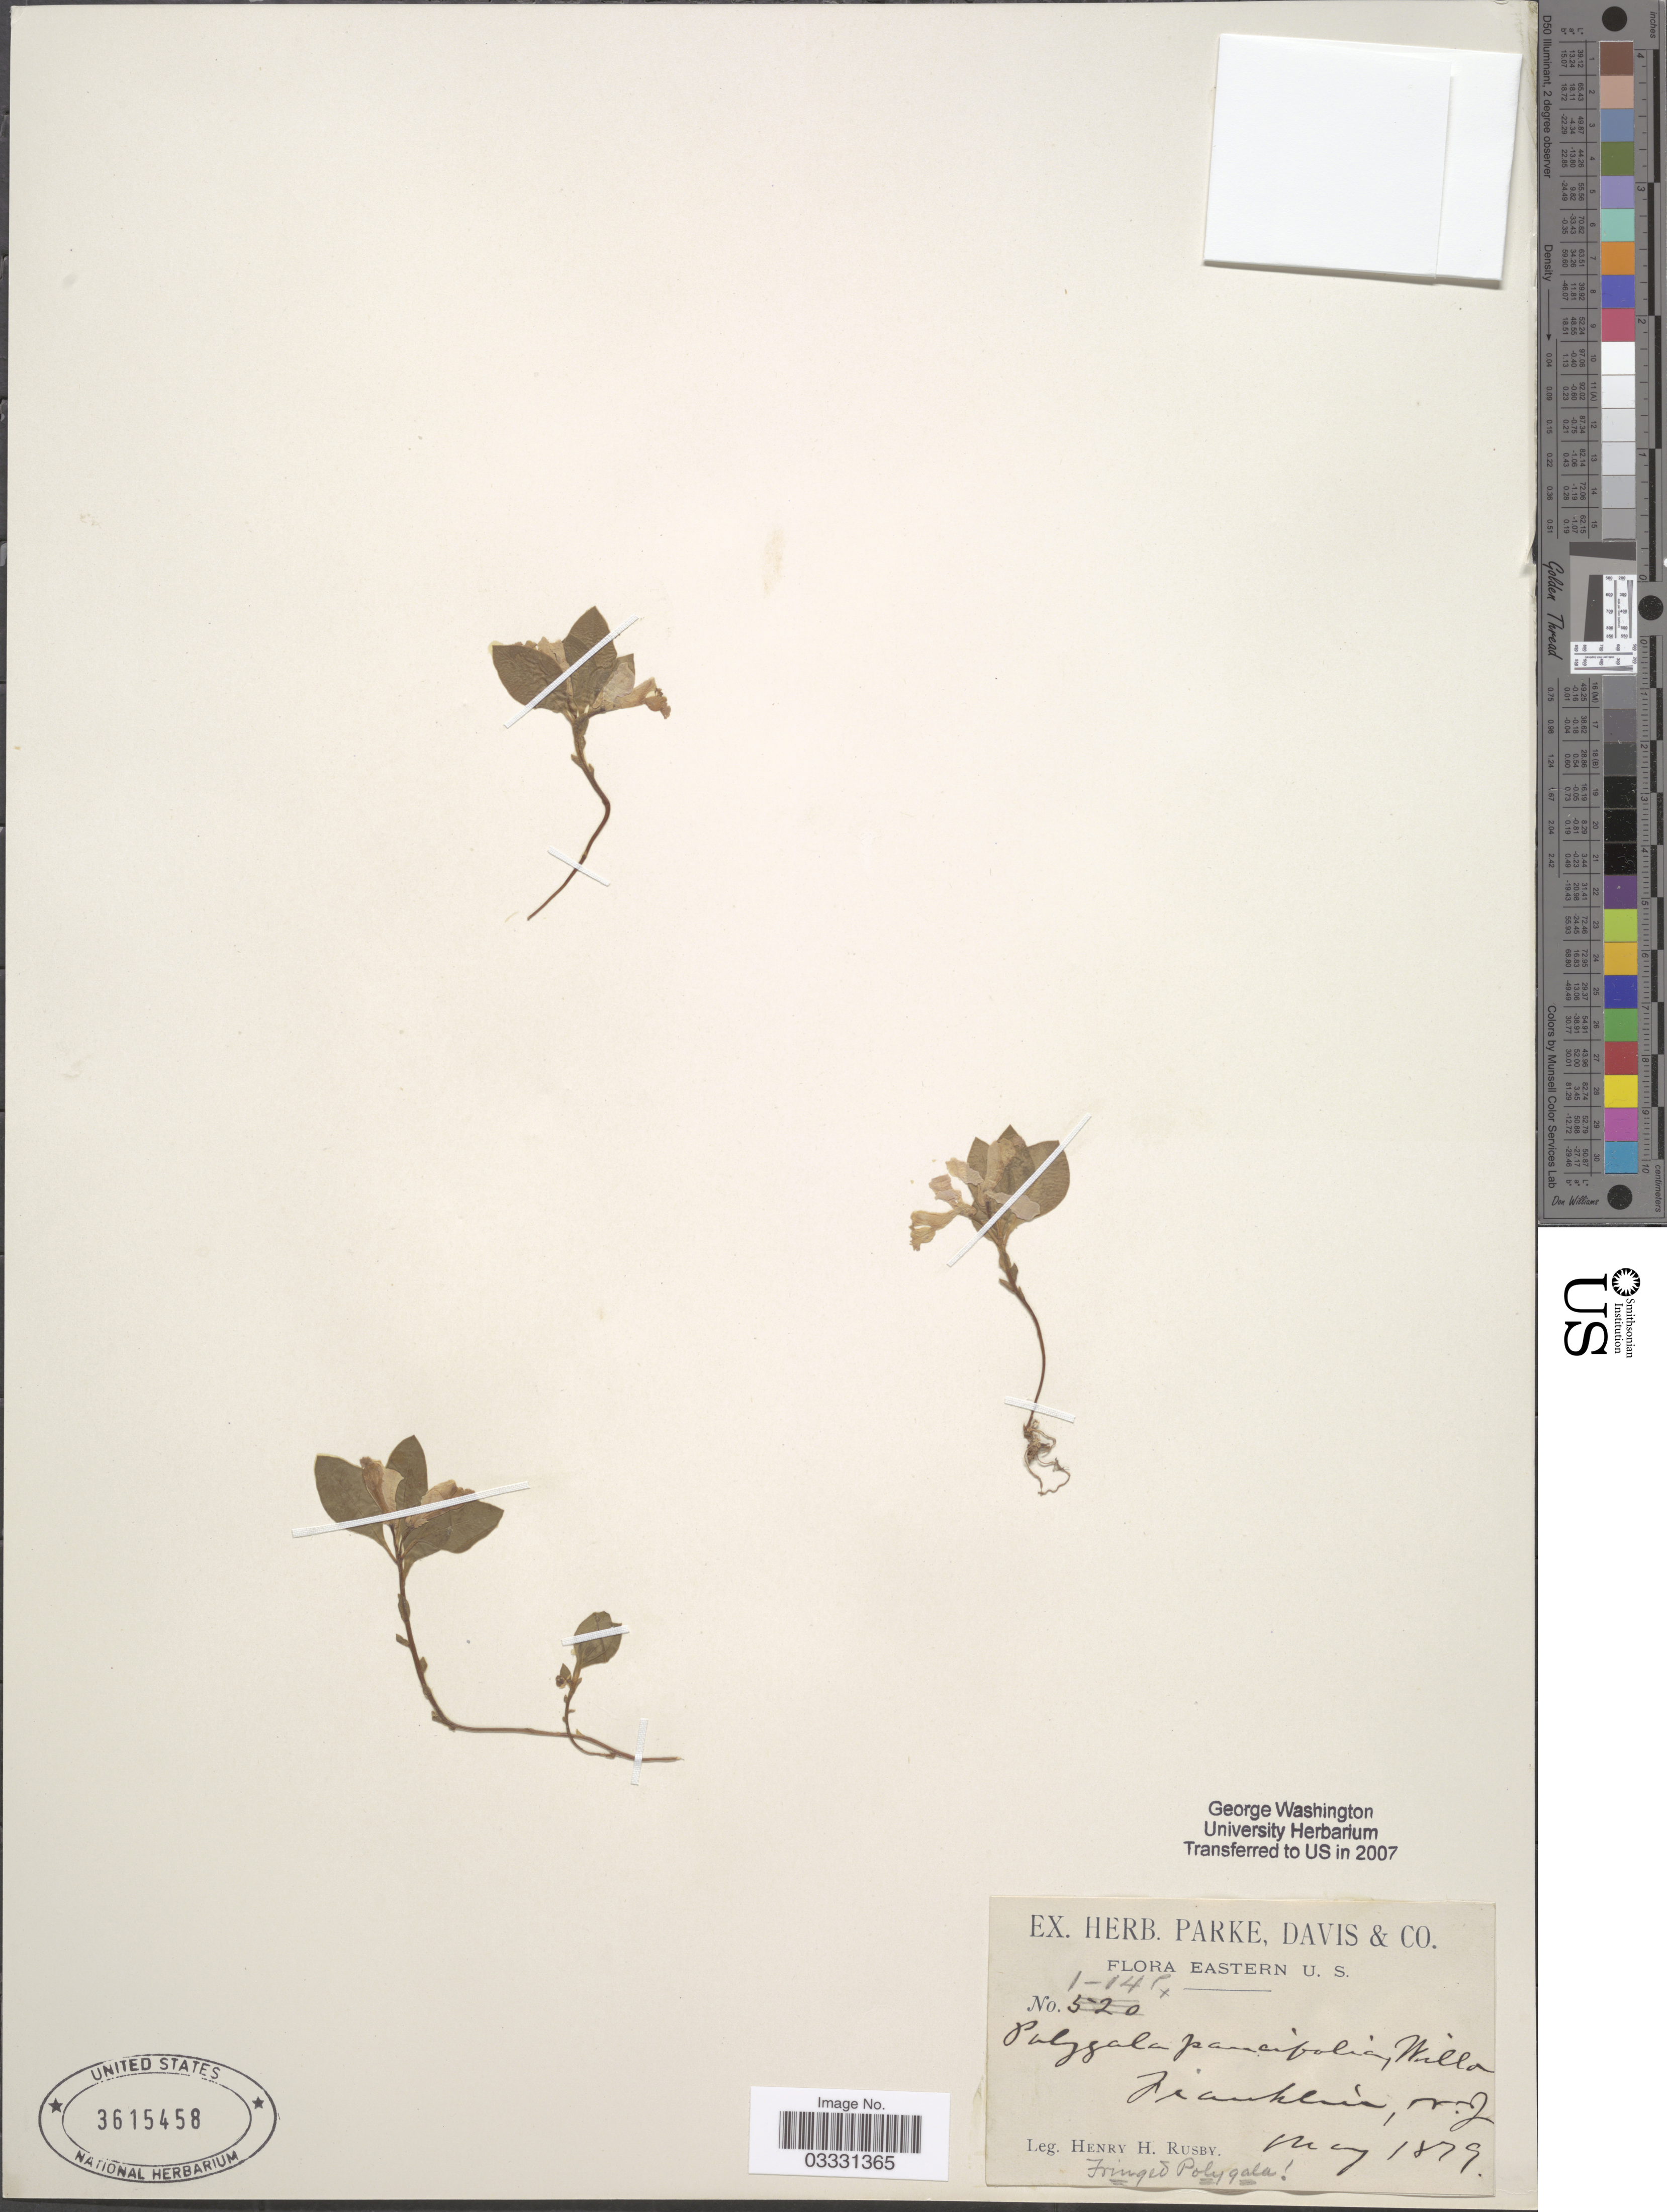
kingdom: Plantae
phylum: Tracheophyta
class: Magnoliopsida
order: Fabales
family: Polygalaceae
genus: Polygaloides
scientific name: Polygaloides paucifolia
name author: (Willd.) J.R. Abbott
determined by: Strong, Mark T., (BOT), Smithsonian Institution - National Museum of Natural History (UNITED STATES)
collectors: H. H. Rusby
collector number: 1-14Px*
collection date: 1879-05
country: United States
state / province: New Jersey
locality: Eastern U.S. Franklin.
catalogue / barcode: US 3615458